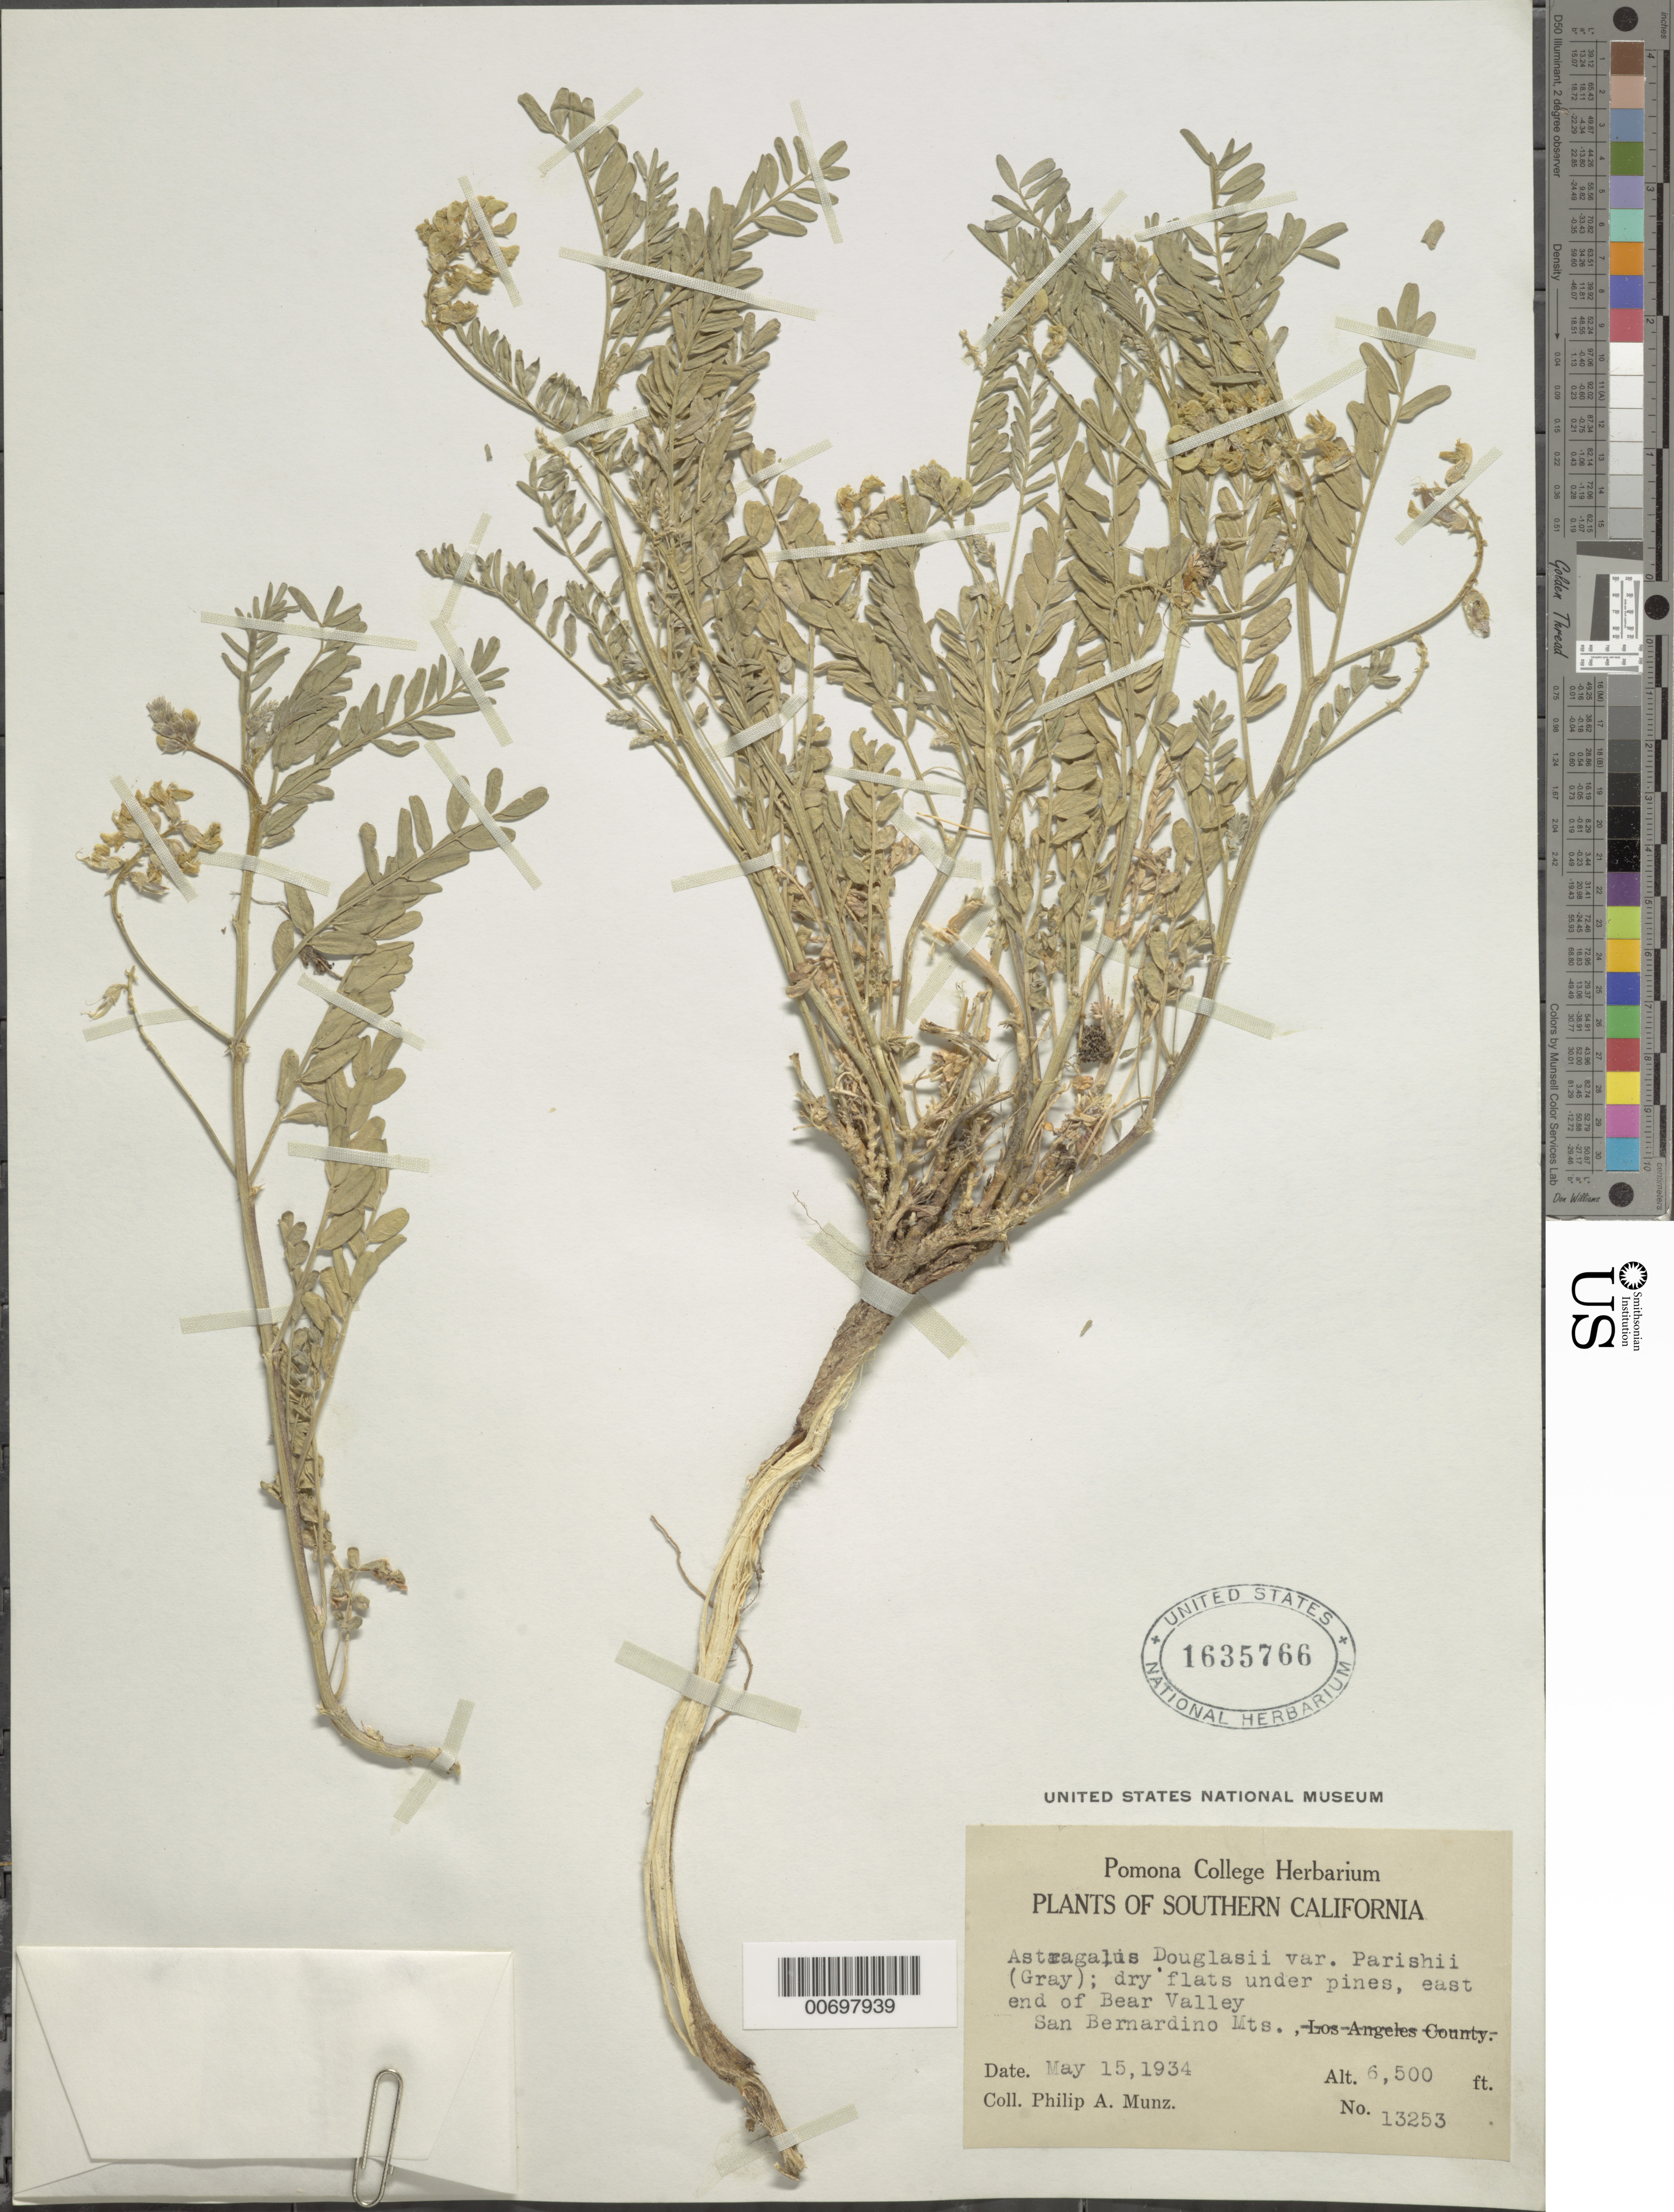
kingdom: Plantae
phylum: Tracheophyta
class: Magnoliopsida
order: Fabales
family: Fabaceae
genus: Astragalus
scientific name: Astragalus parishii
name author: A. Gray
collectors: P. A. Munz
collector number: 13253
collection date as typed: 15 May 1934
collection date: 1934-05-15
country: United States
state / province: California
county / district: San Bernardino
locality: East end of Bear Valley, San Bernardino Mts.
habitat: Dry flats under pines.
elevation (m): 1981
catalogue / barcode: US 1635766